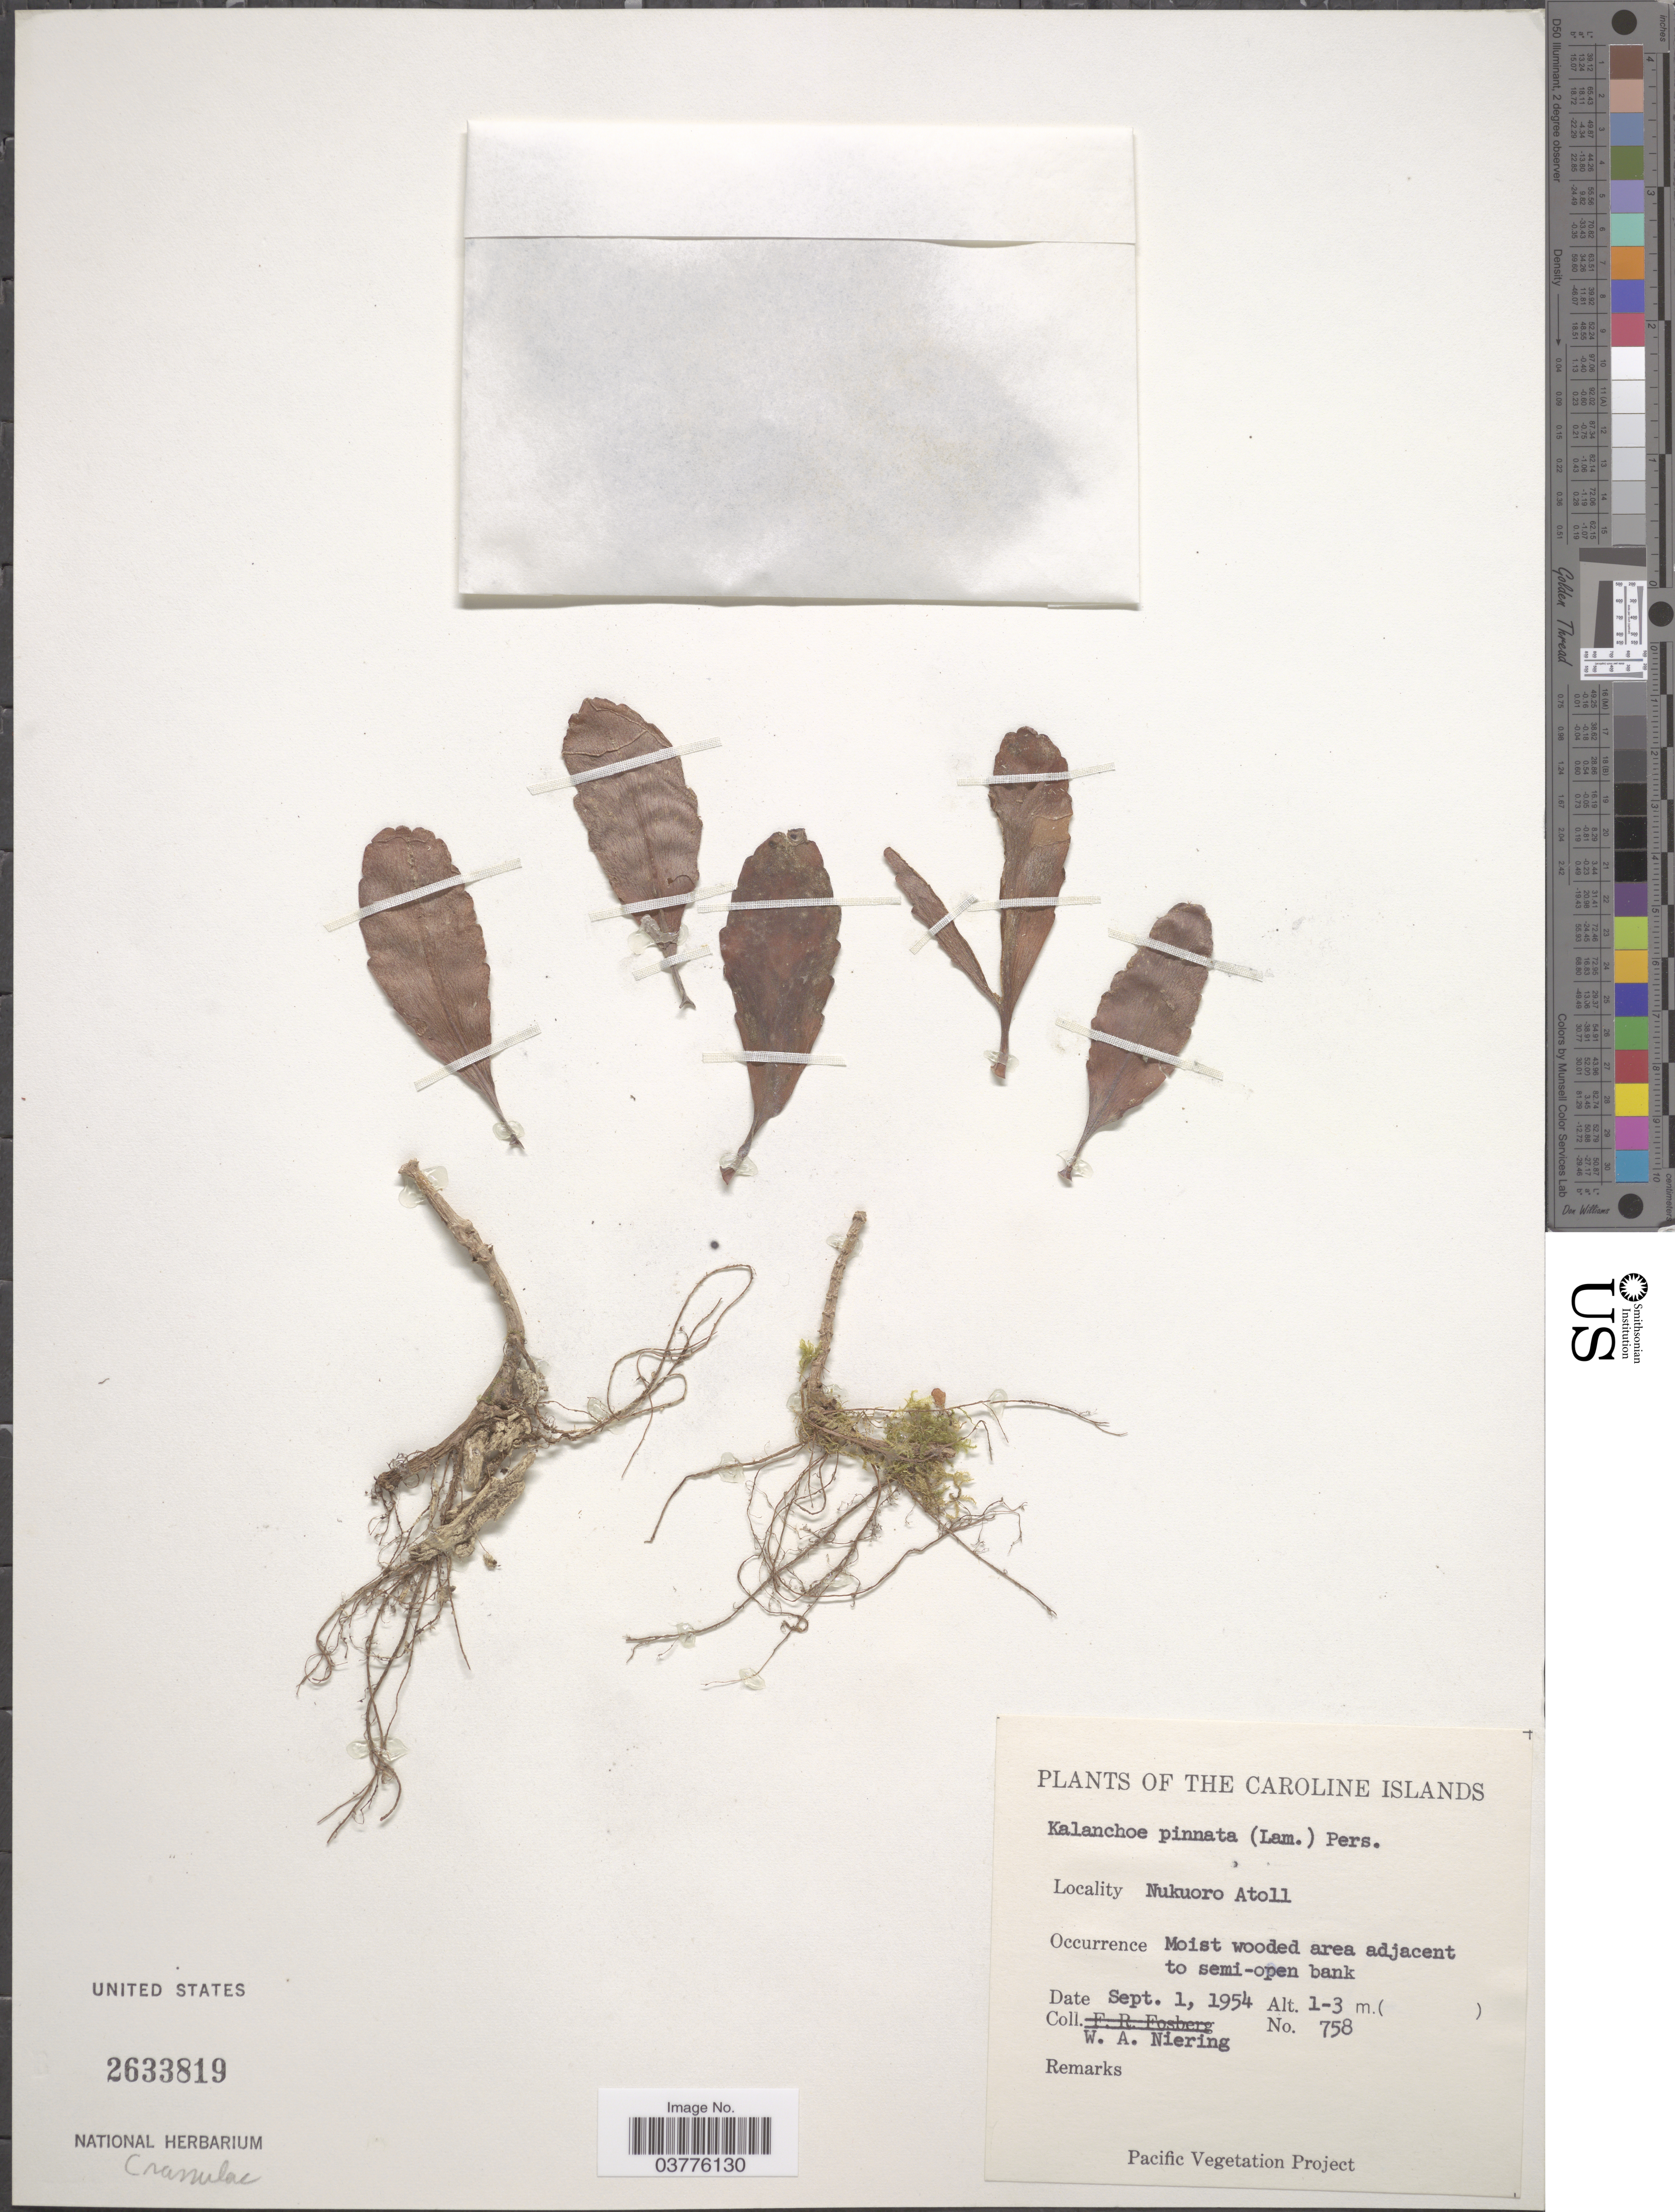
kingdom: Plantae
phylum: Tracheophyta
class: Magnoliopsida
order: Saxifragales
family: Crassulaceae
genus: Kalanchoe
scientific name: Kalanchoe pinnata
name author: (Lam.) Pers.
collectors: W. Niering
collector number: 758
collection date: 1954-09-01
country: Micronesia, Federated States of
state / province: Pohnpei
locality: The Caroline Islands. Nukuoro Atoll.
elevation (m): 1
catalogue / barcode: US 2633819